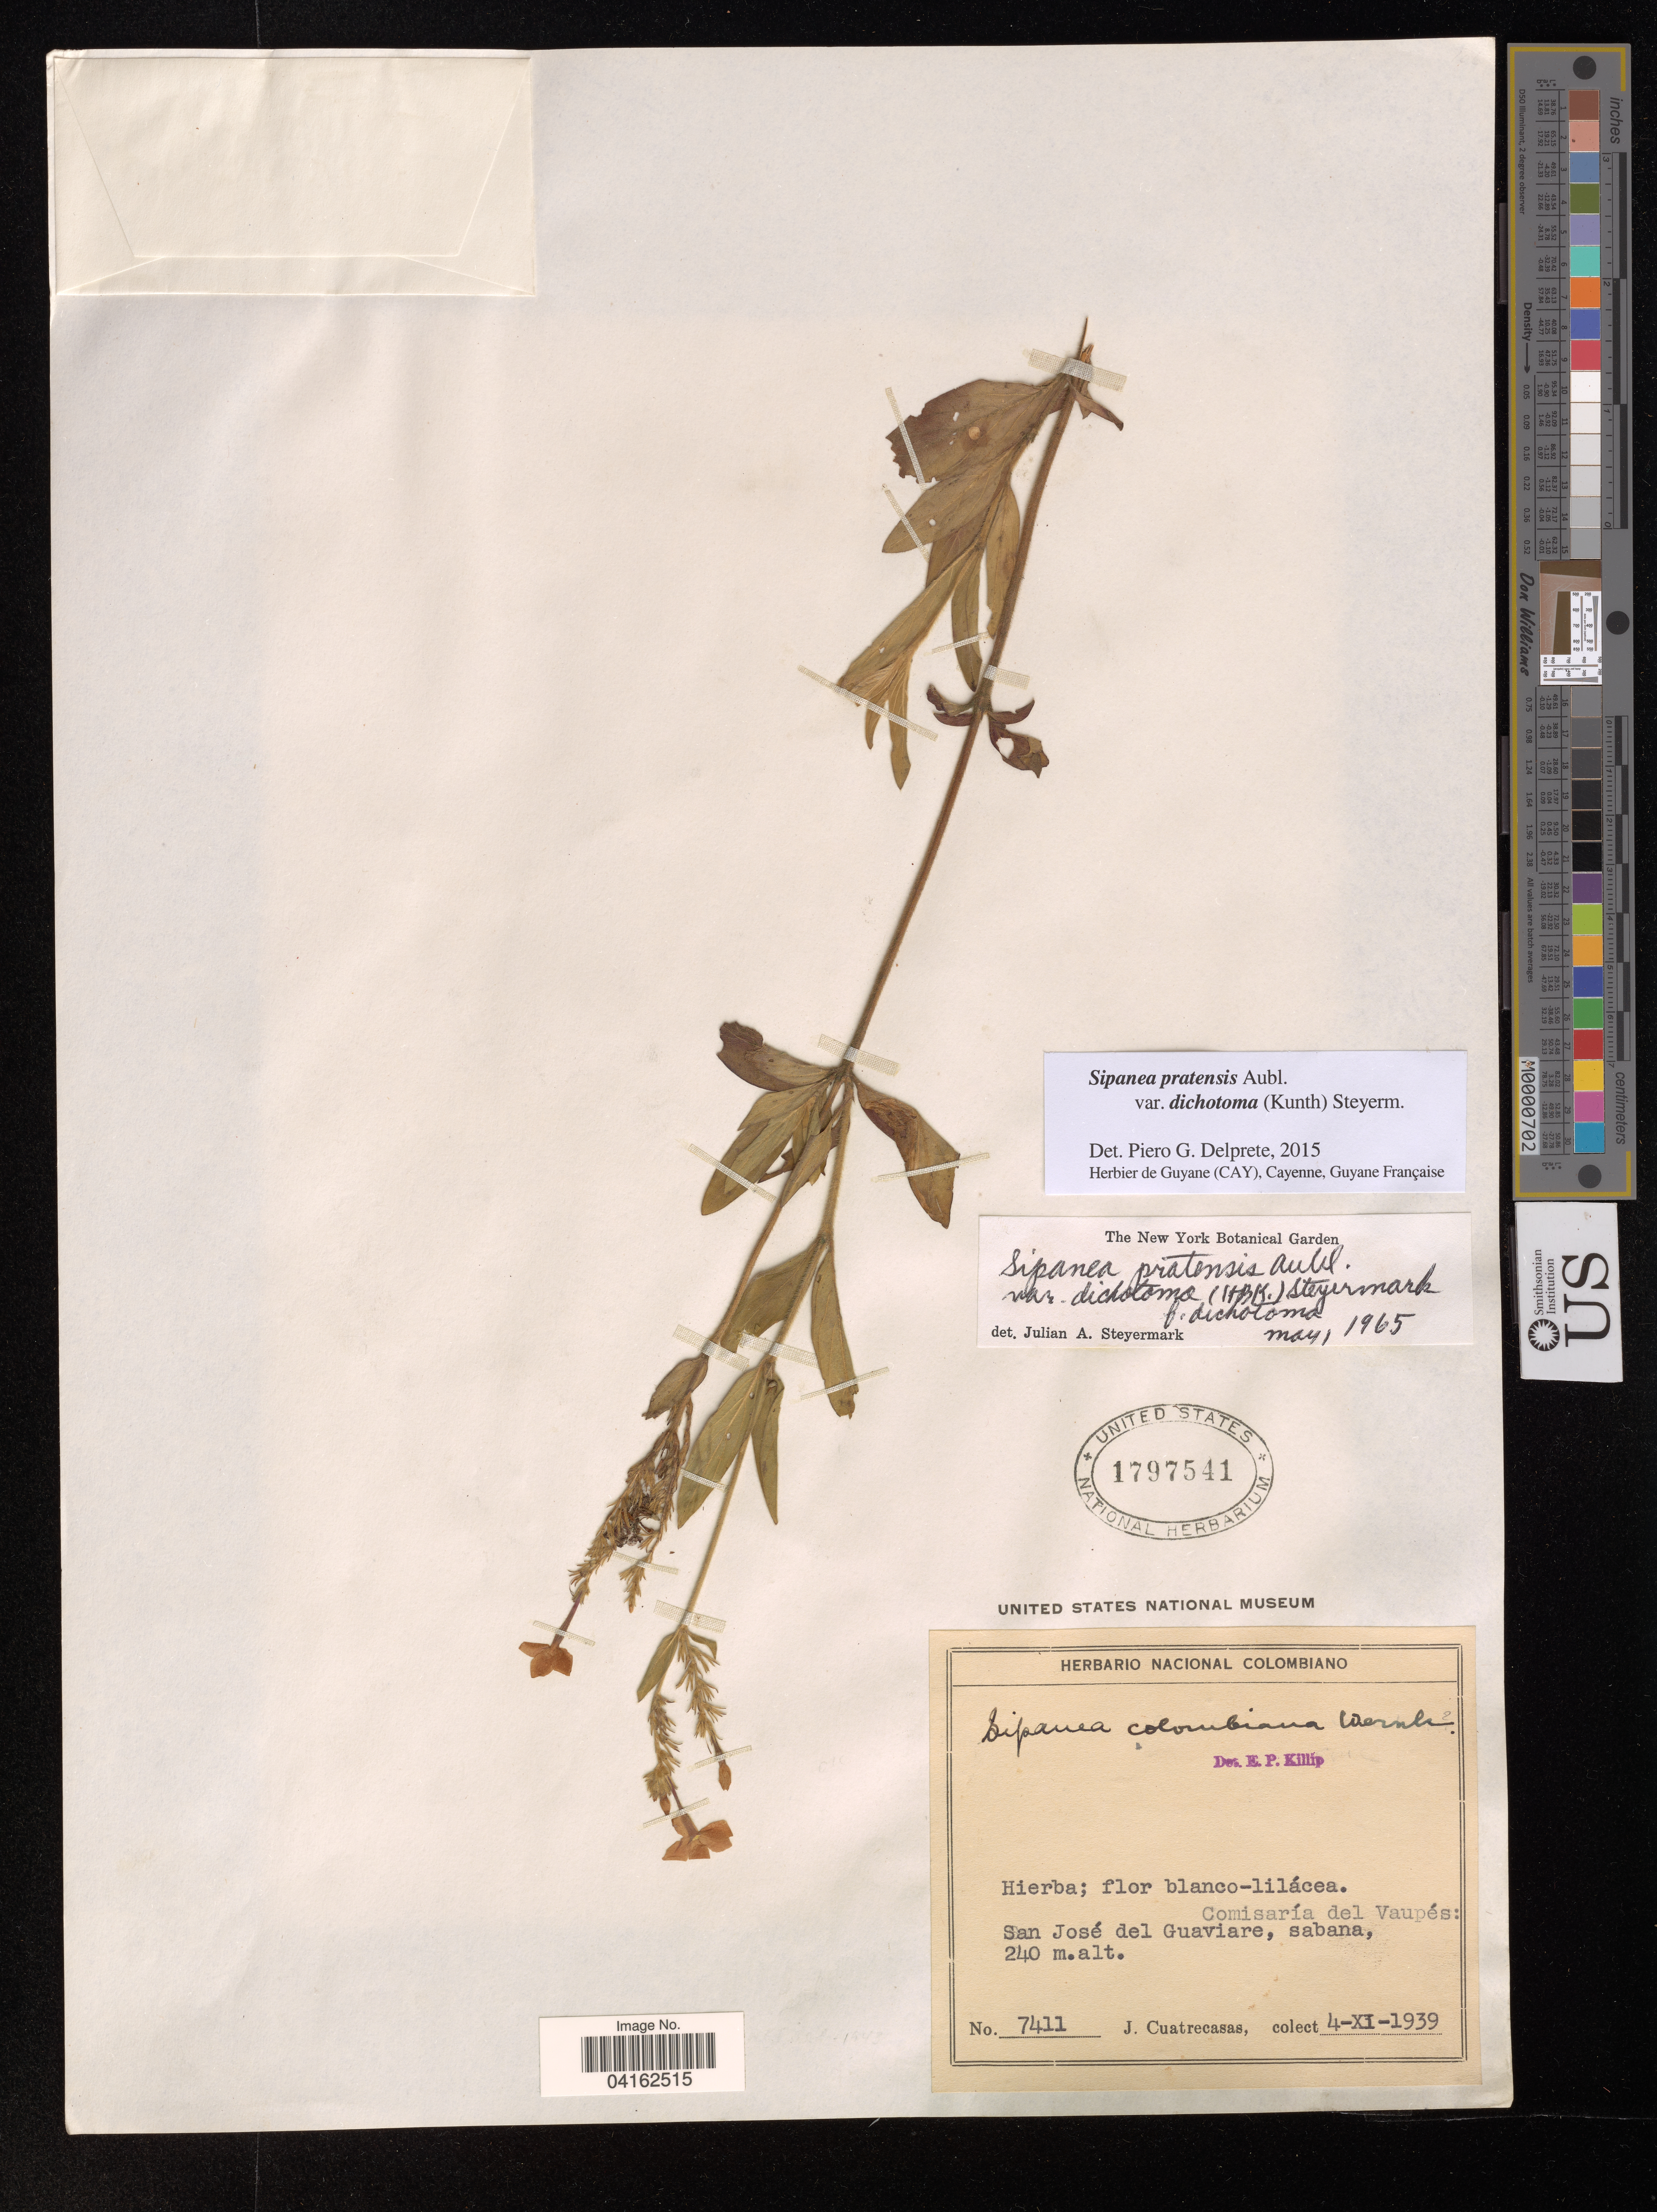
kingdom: Plantae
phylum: Tracheophyta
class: Magnoliopsida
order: Gentianales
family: Rubiaceae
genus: Sipanea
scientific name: Sipanea pratensis var. dichotoma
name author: (Kunth) Steyerm.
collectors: J. Cuatrecasas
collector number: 7411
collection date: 1939-11-04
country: Colombia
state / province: Vaupés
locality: Comisaría del Vaupés: San José del Guaviare.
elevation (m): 240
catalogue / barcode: US 1797541